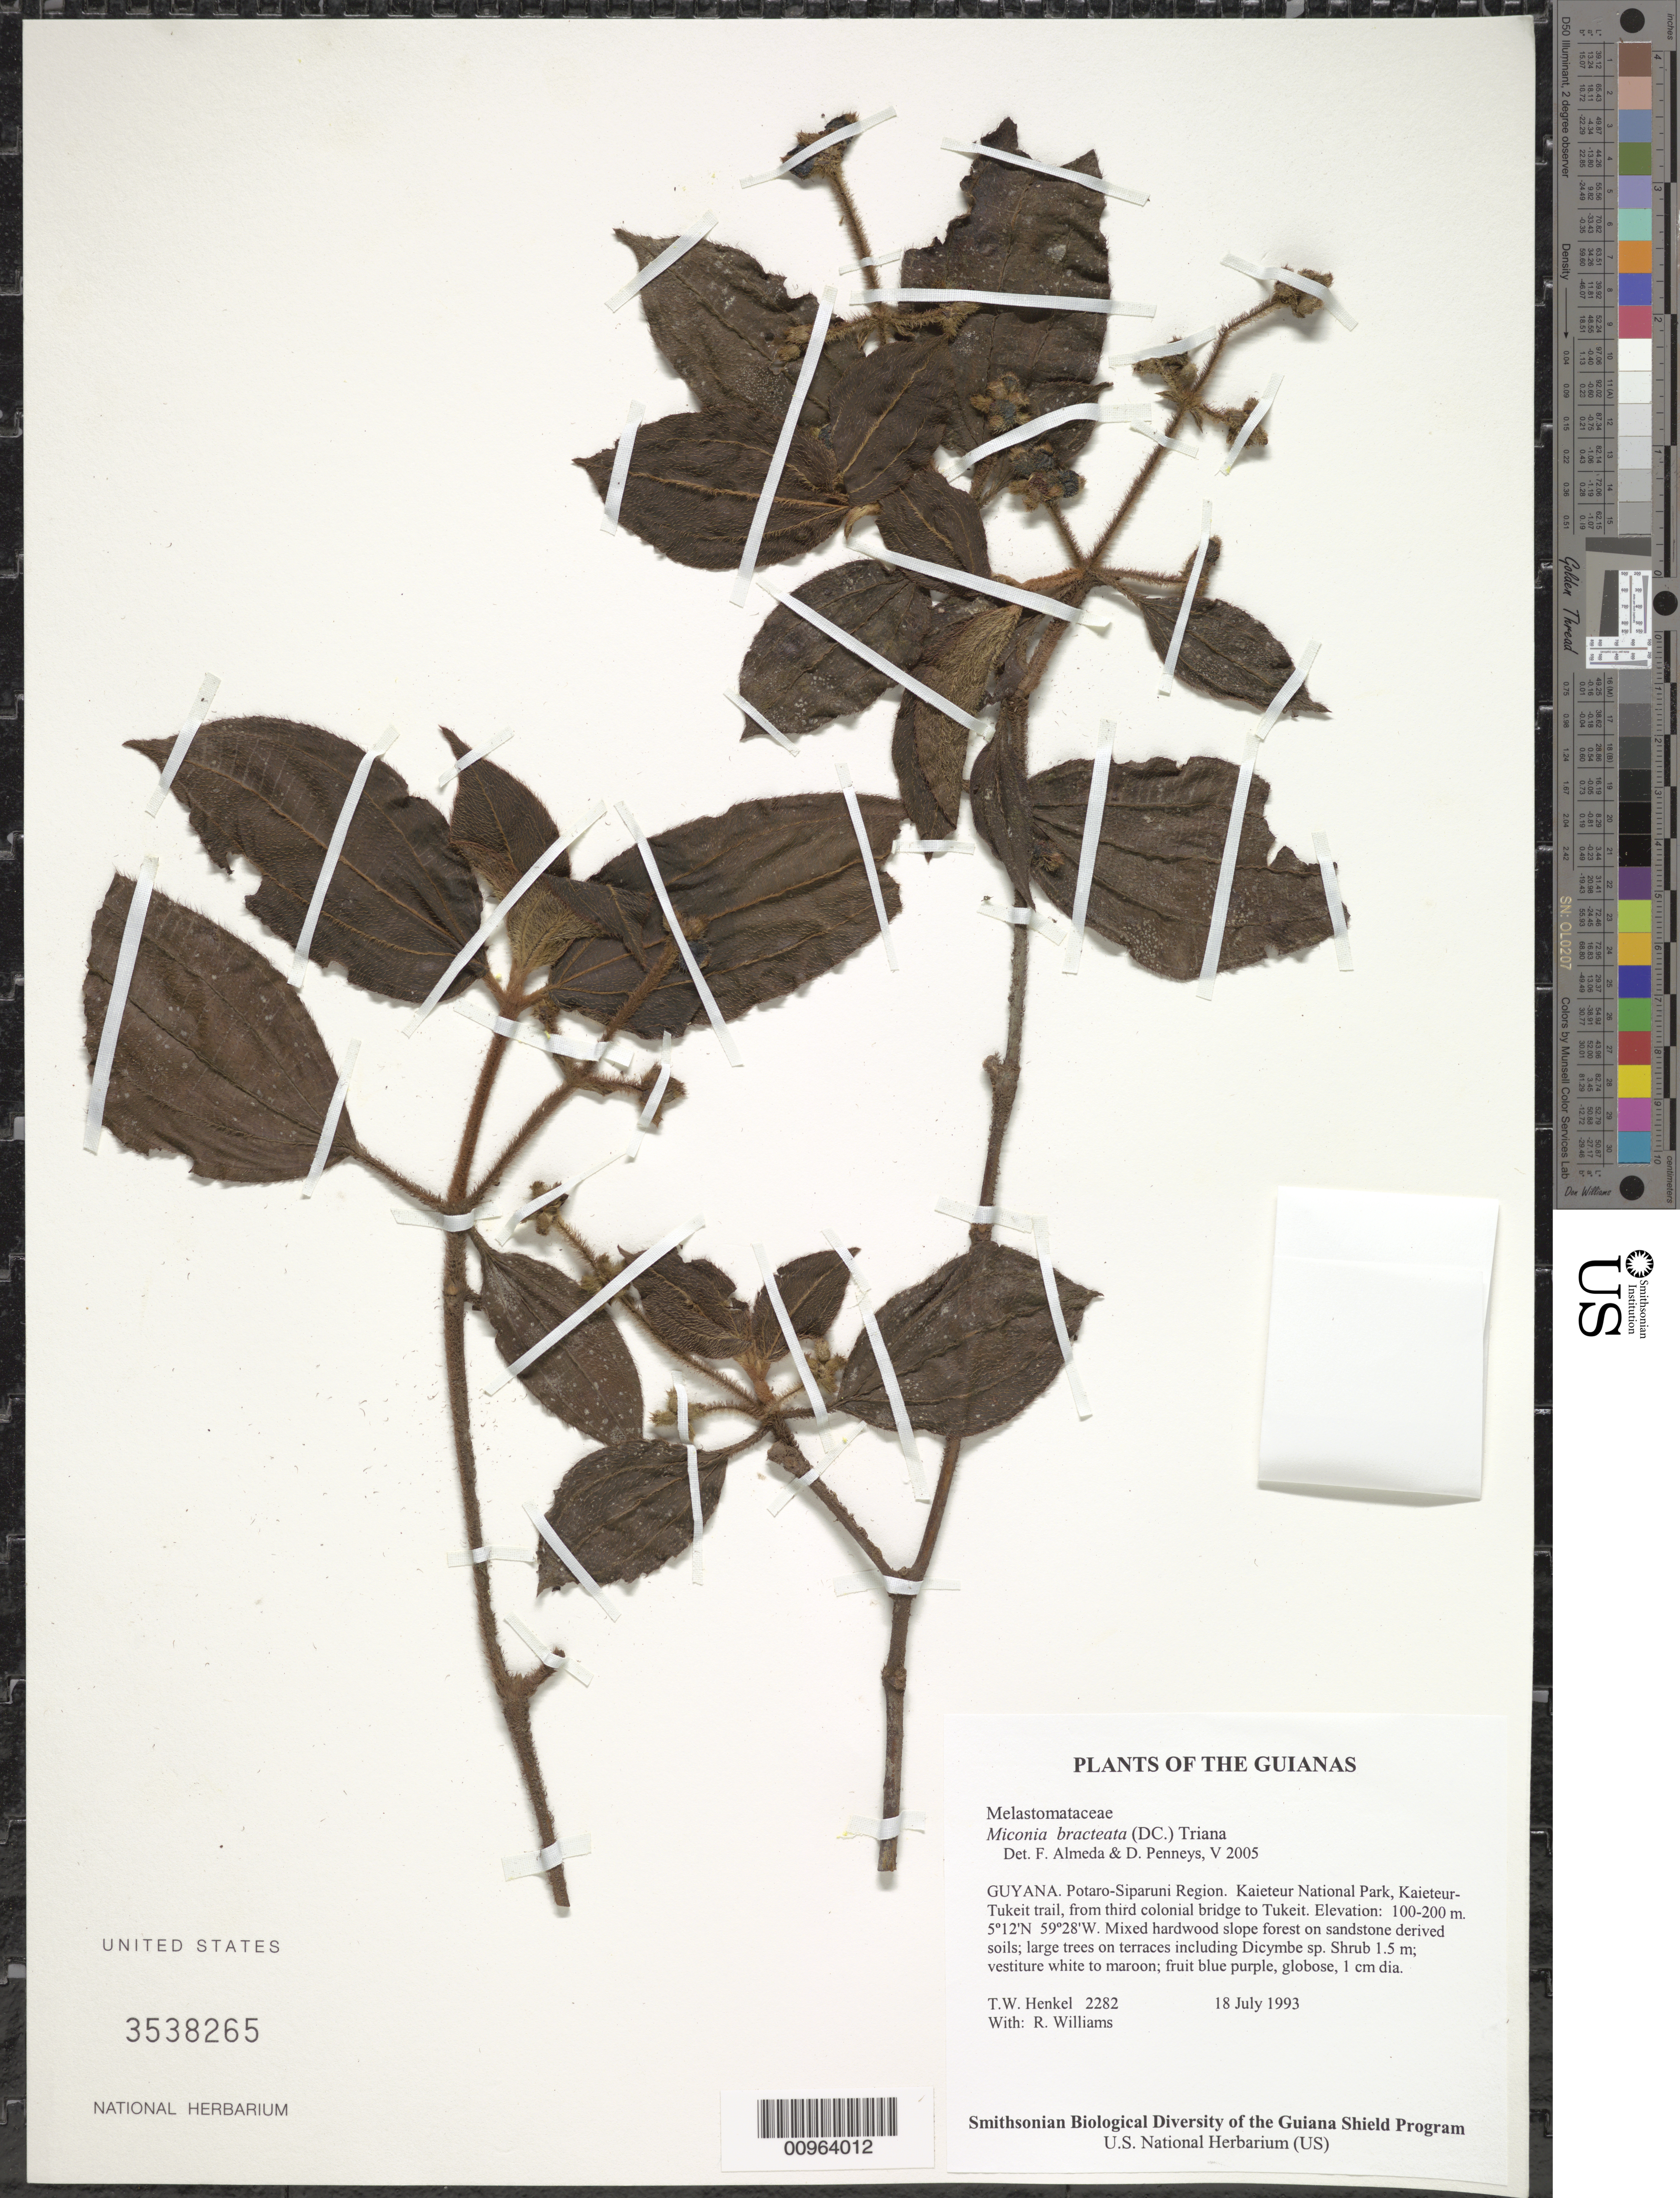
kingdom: Plantae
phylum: Tracheophyta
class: Magnoliopsida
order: Myrtales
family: Melastomataceae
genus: Miconia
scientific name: Miconia bracteata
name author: (DC.) Triana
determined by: Almeda, F.; Penneys, D. S.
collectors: T. Henkel & R. Williams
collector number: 2282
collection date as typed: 18 July 1993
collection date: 1993-07-18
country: Guyana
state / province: Potaro-Siparuni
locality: Kaieteur National Park, Kaieteur-Tukeit trail, from third colonial bridge to Tukeit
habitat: Mixed hardwood slope forest on sandstone derived soils; large trees on terraces including Dicymbe sp.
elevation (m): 100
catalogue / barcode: US 3538265